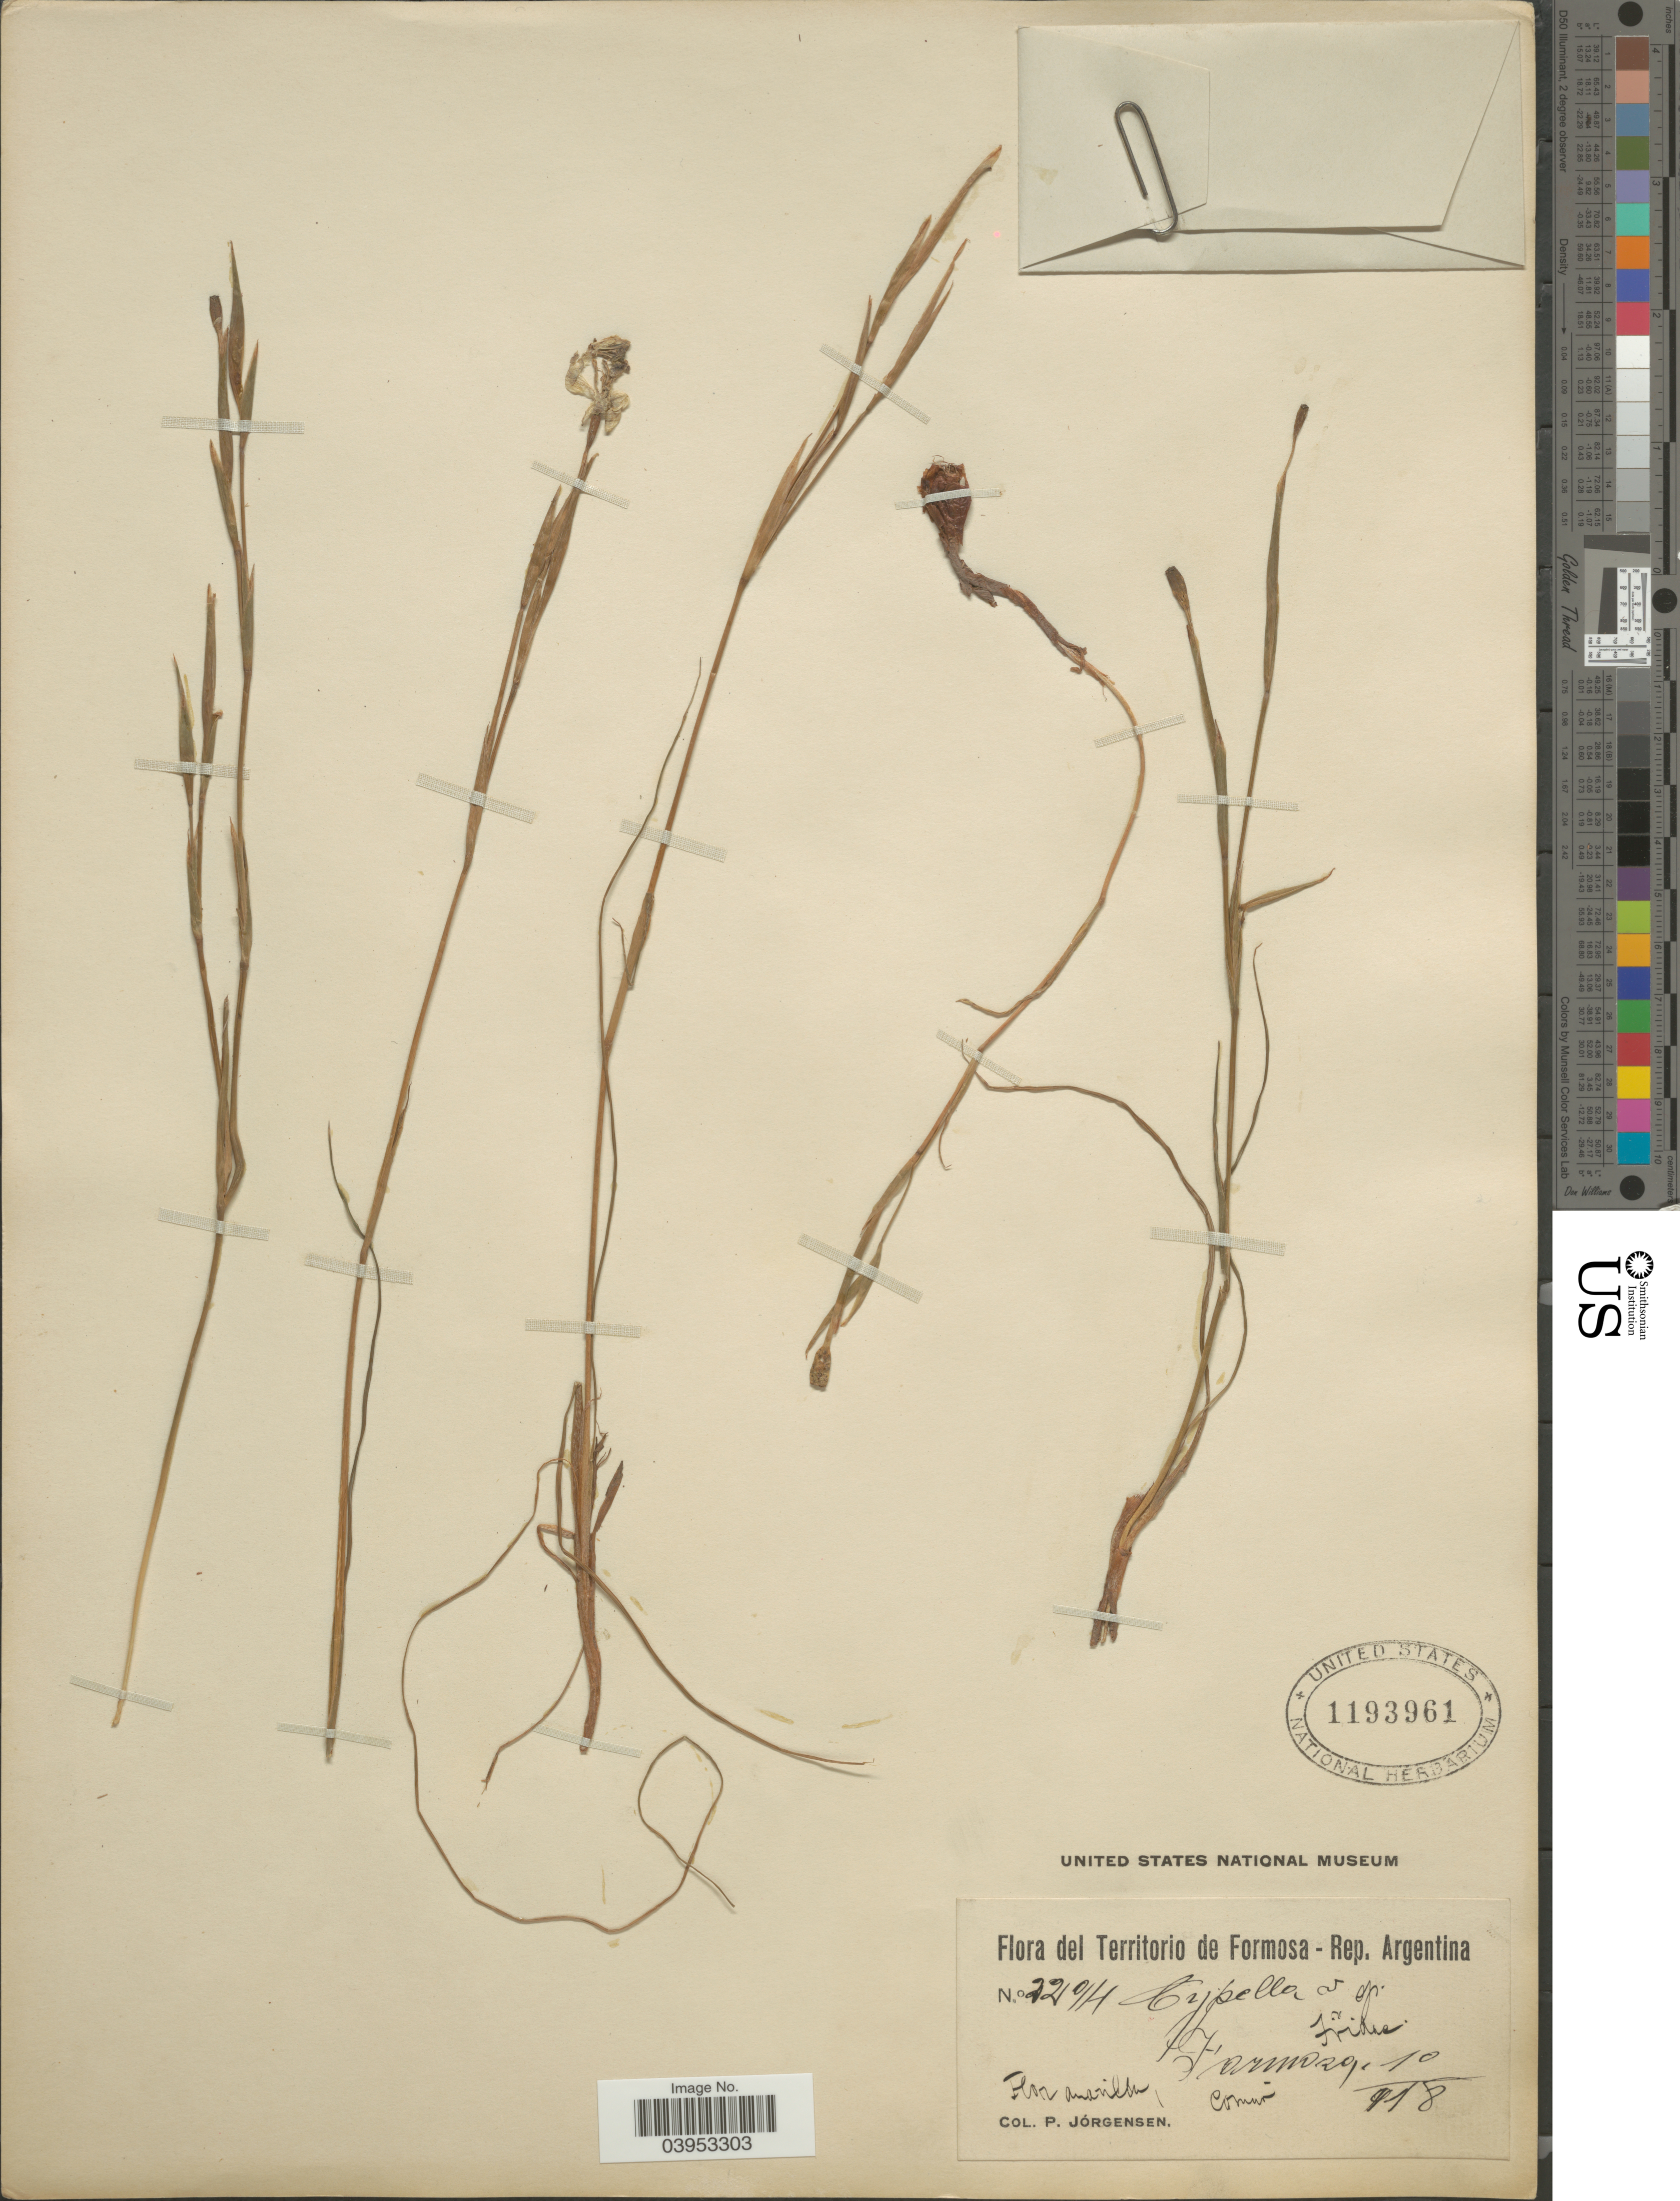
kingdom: Plantae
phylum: Tracheophyta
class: Liliopsida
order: Asparagales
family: Iridaceae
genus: Cypella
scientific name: Cypella sp.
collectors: P. Jörgensen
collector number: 2294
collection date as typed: Transcribed d/m/y: 10/9/18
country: Argentina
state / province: Formosa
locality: Territorio de Formosa - Rep. Argentina.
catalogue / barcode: US 1193961